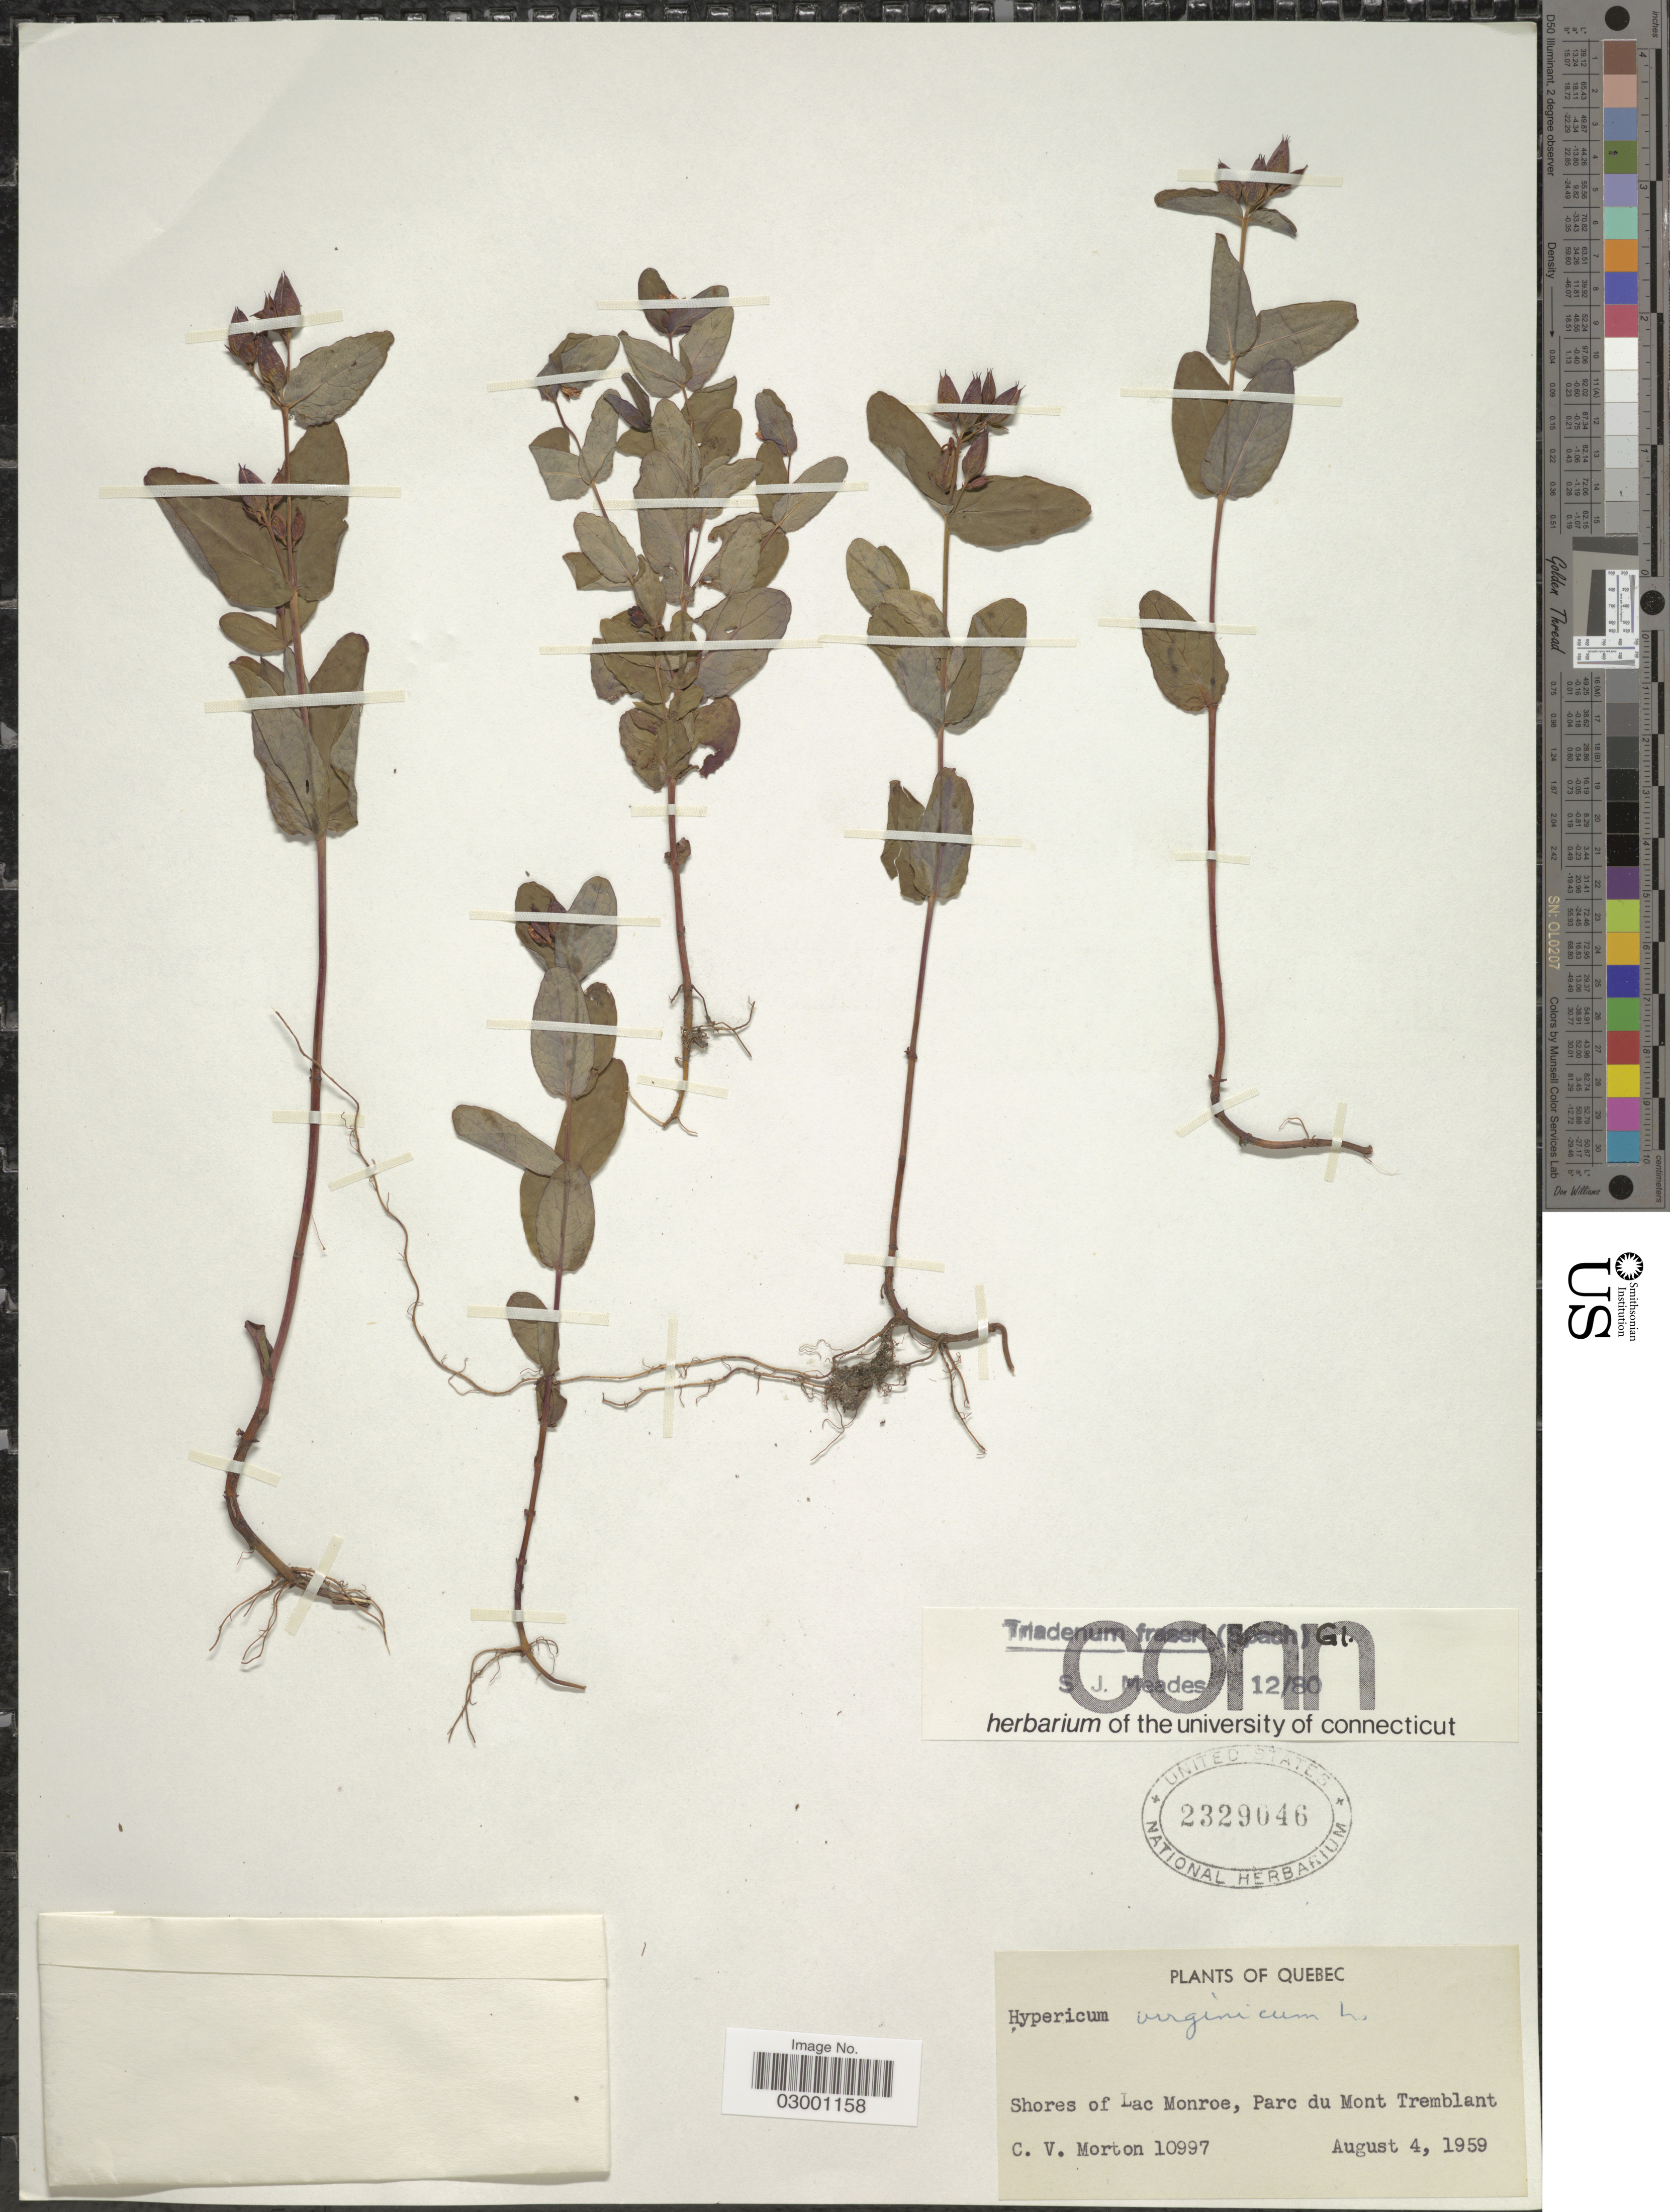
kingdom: Plantae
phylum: Tracheophyta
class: Magnoliopsida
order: Malpighiales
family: Hypericaceae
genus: Hypericum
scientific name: Hypericum fraseri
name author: Steud.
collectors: C. V. Morton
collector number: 10997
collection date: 1959-08-04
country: Canada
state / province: Quebec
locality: Shores of Lac Monroe, Parc du Mont Tremblant.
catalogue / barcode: US 2329046